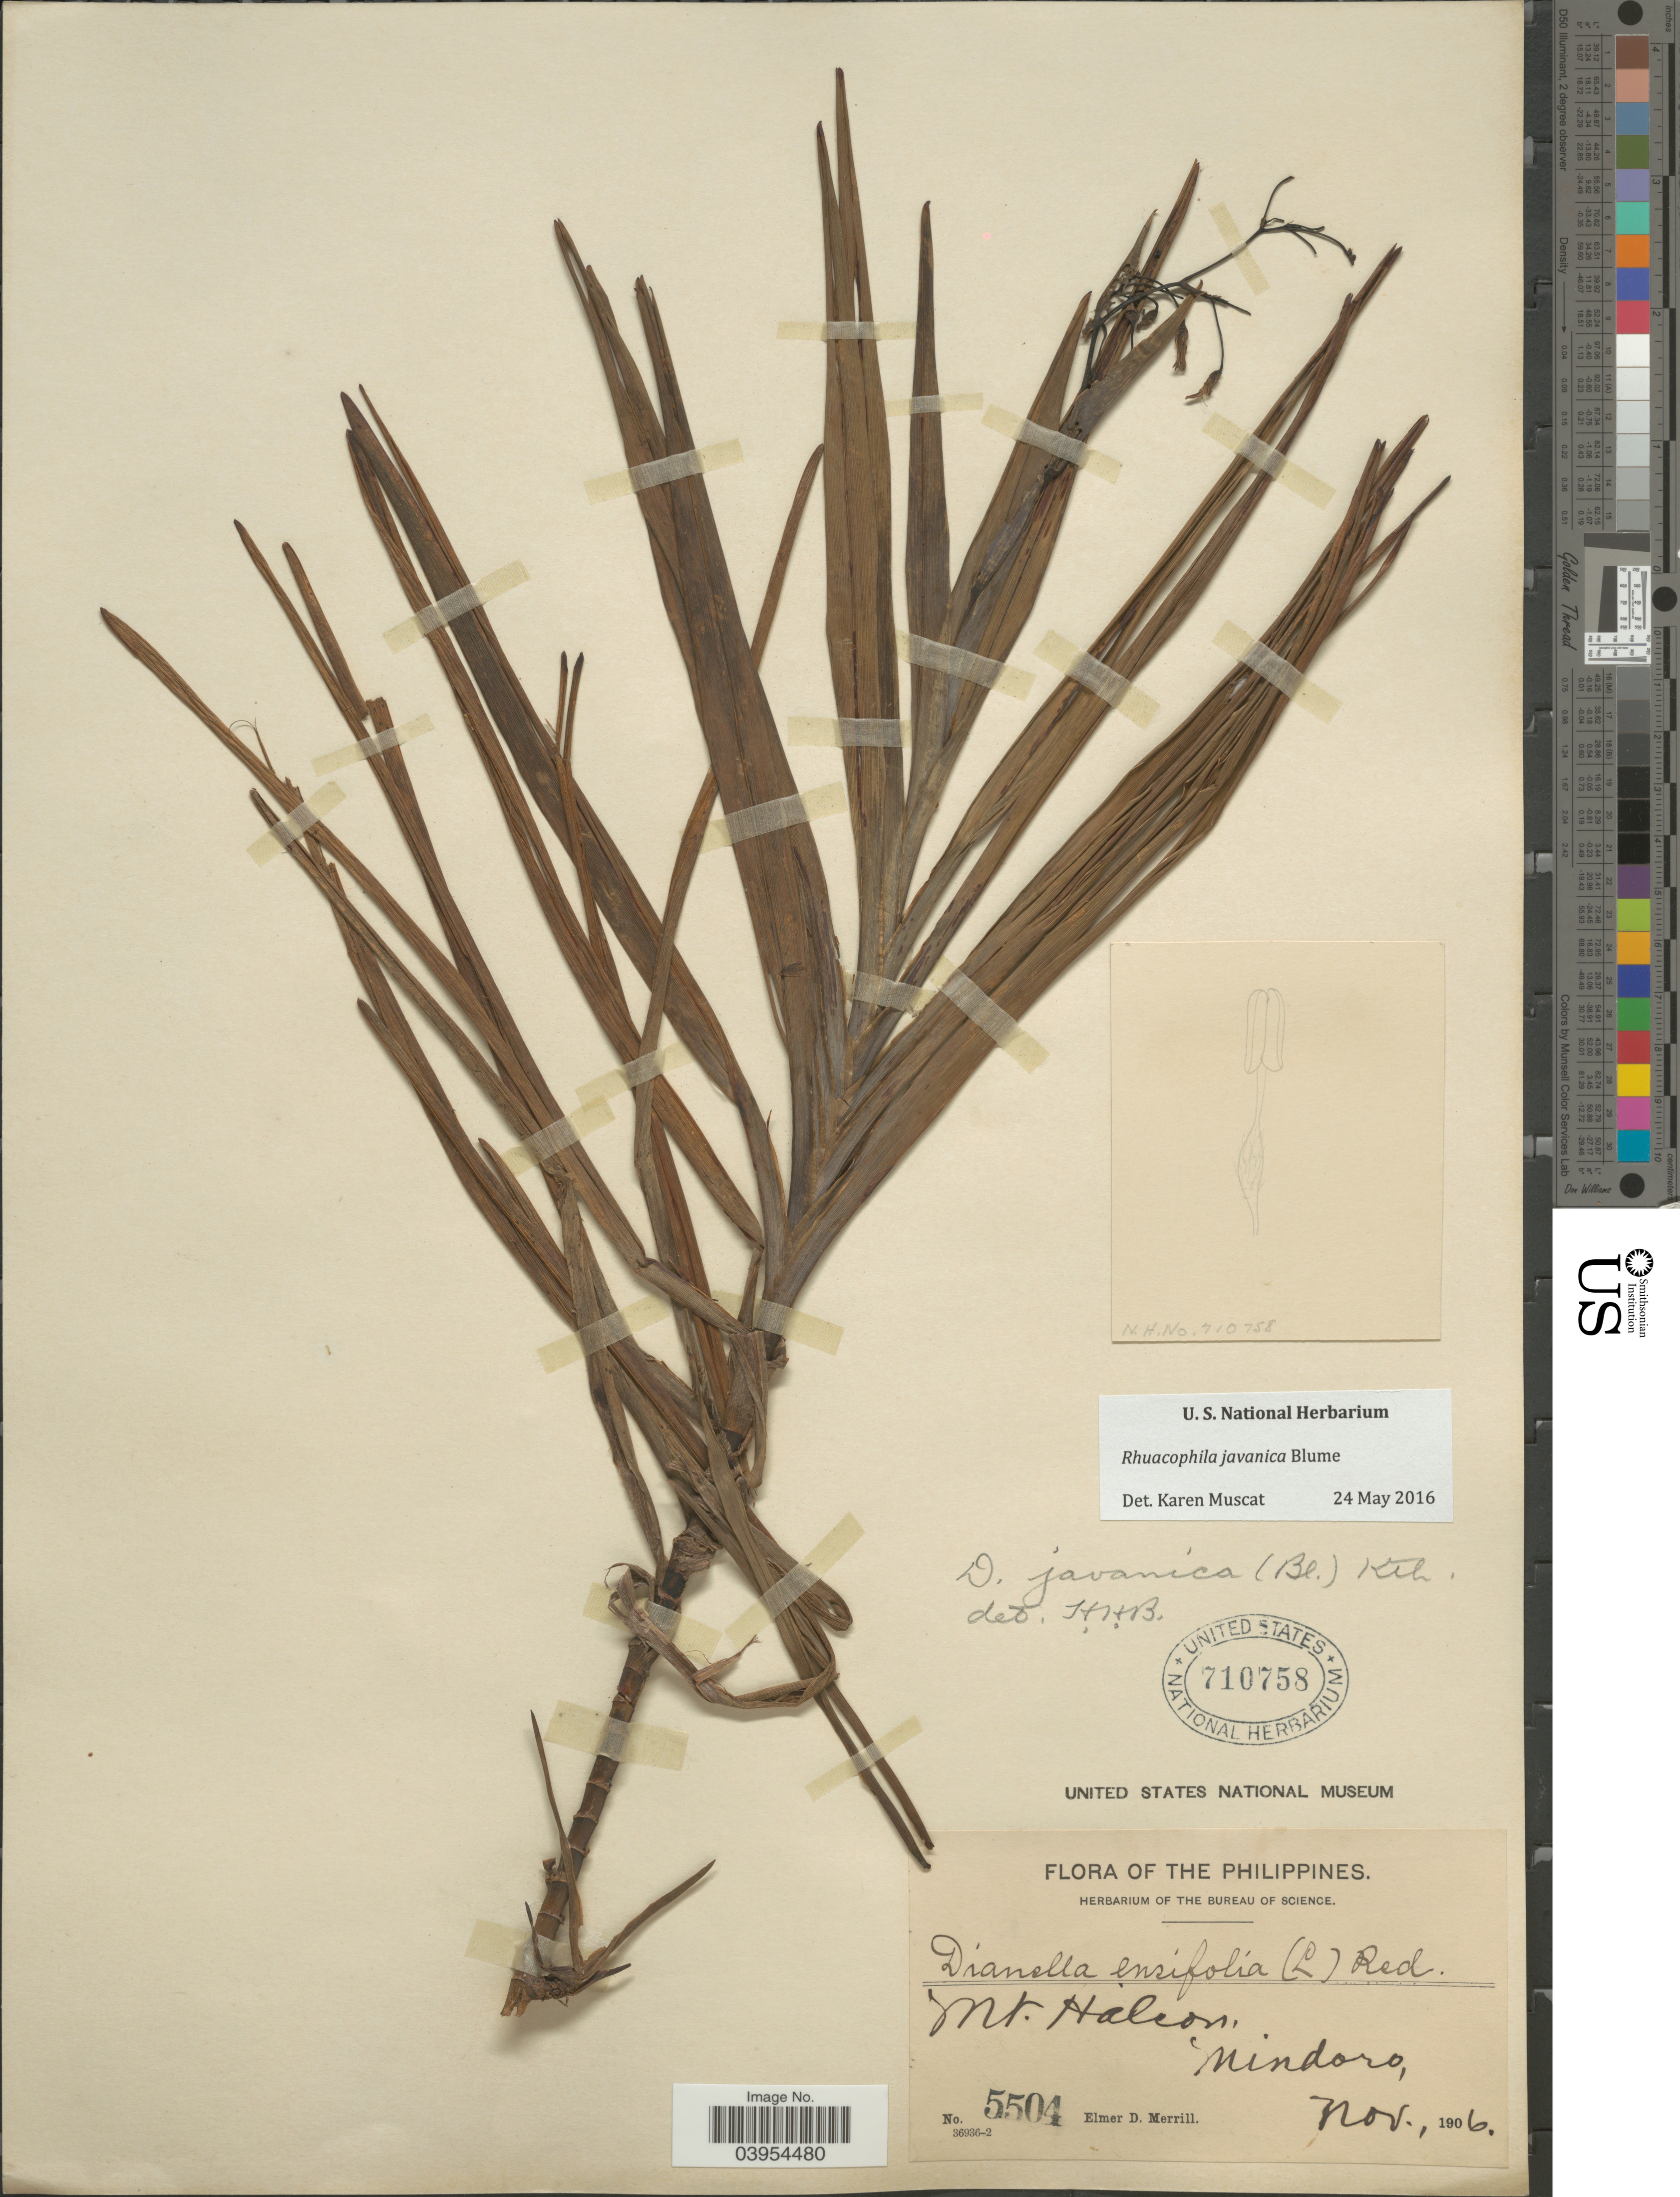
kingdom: Plantae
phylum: Tracheophyta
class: Liliopsida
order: Asparagales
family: Asphodelaceae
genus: Dianella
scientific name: Dianella javanica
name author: Blume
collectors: E. D. Merrill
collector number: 5504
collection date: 1906-11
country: Philippines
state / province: Mimaropa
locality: Mt. Halcon, Mindoro.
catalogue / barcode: US 710758